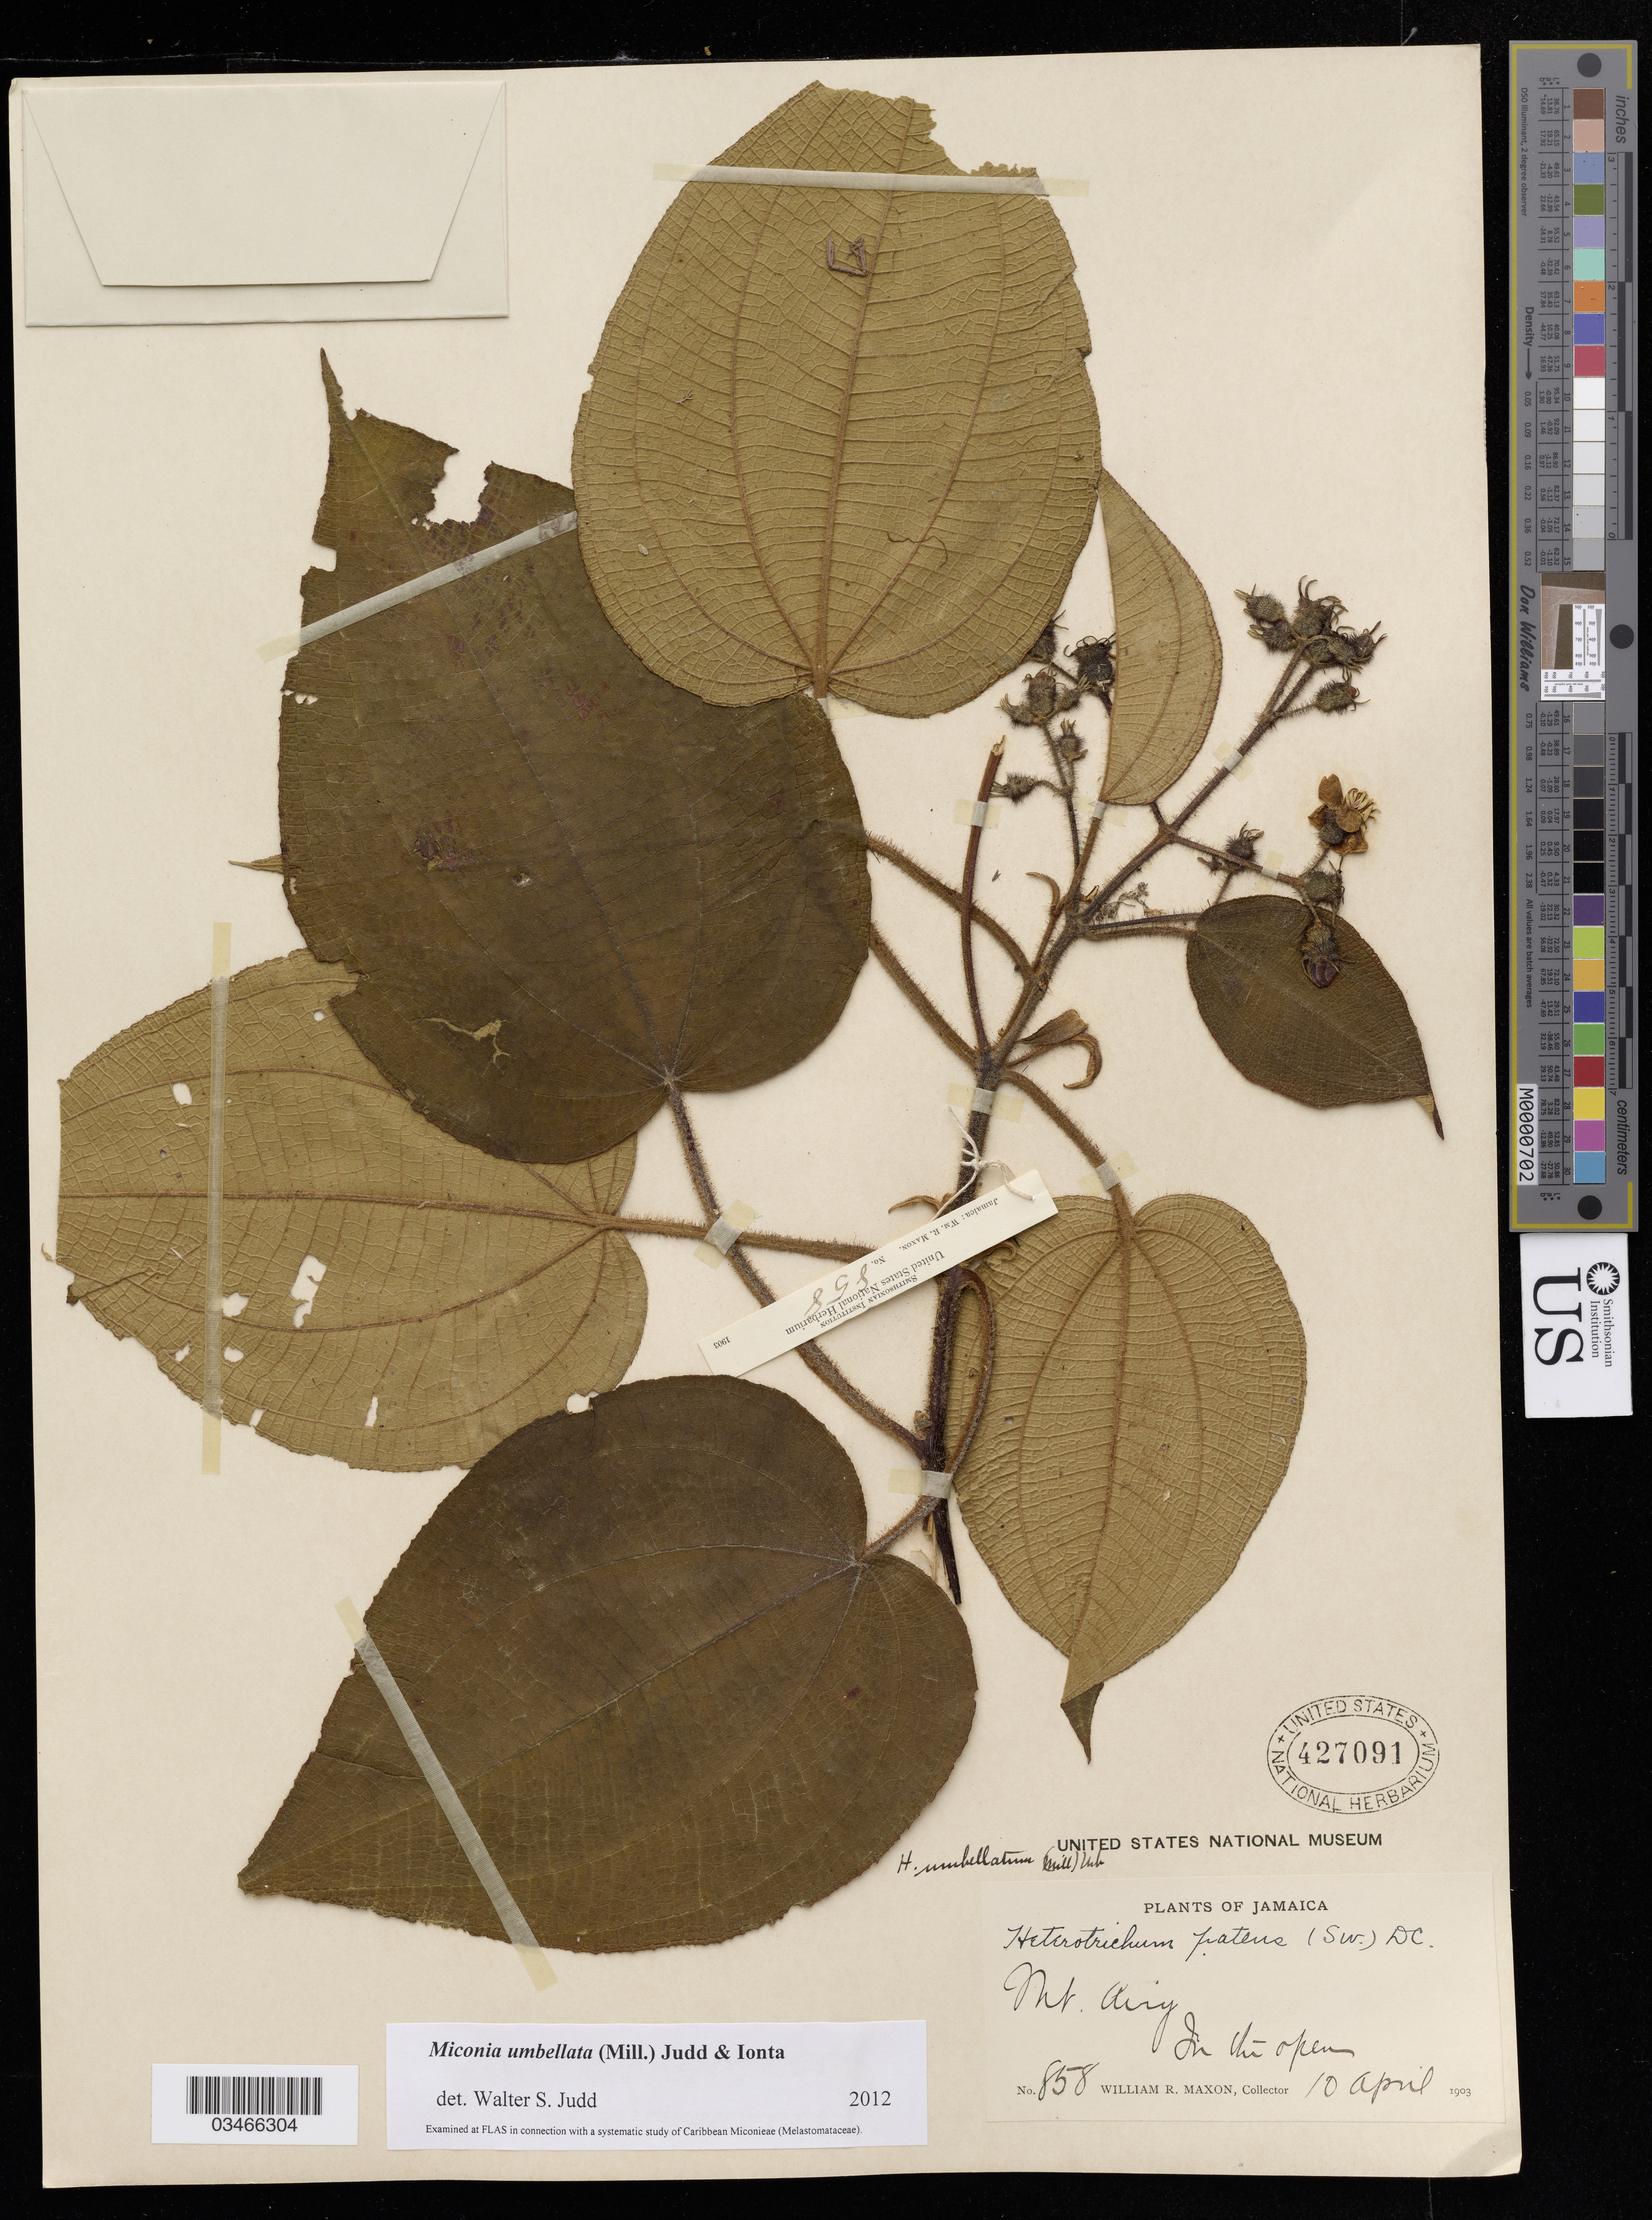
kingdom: Plantae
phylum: Tracheophyta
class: Magnoliopsida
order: Myrtales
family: Melastomataceae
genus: Miconia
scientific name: Miconia umbellata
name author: (Mill.) Judd & Ionta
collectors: W. R. Maxon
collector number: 858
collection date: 1903-04-10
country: Jamaica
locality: Mt. Airy.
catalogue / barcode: US 427091